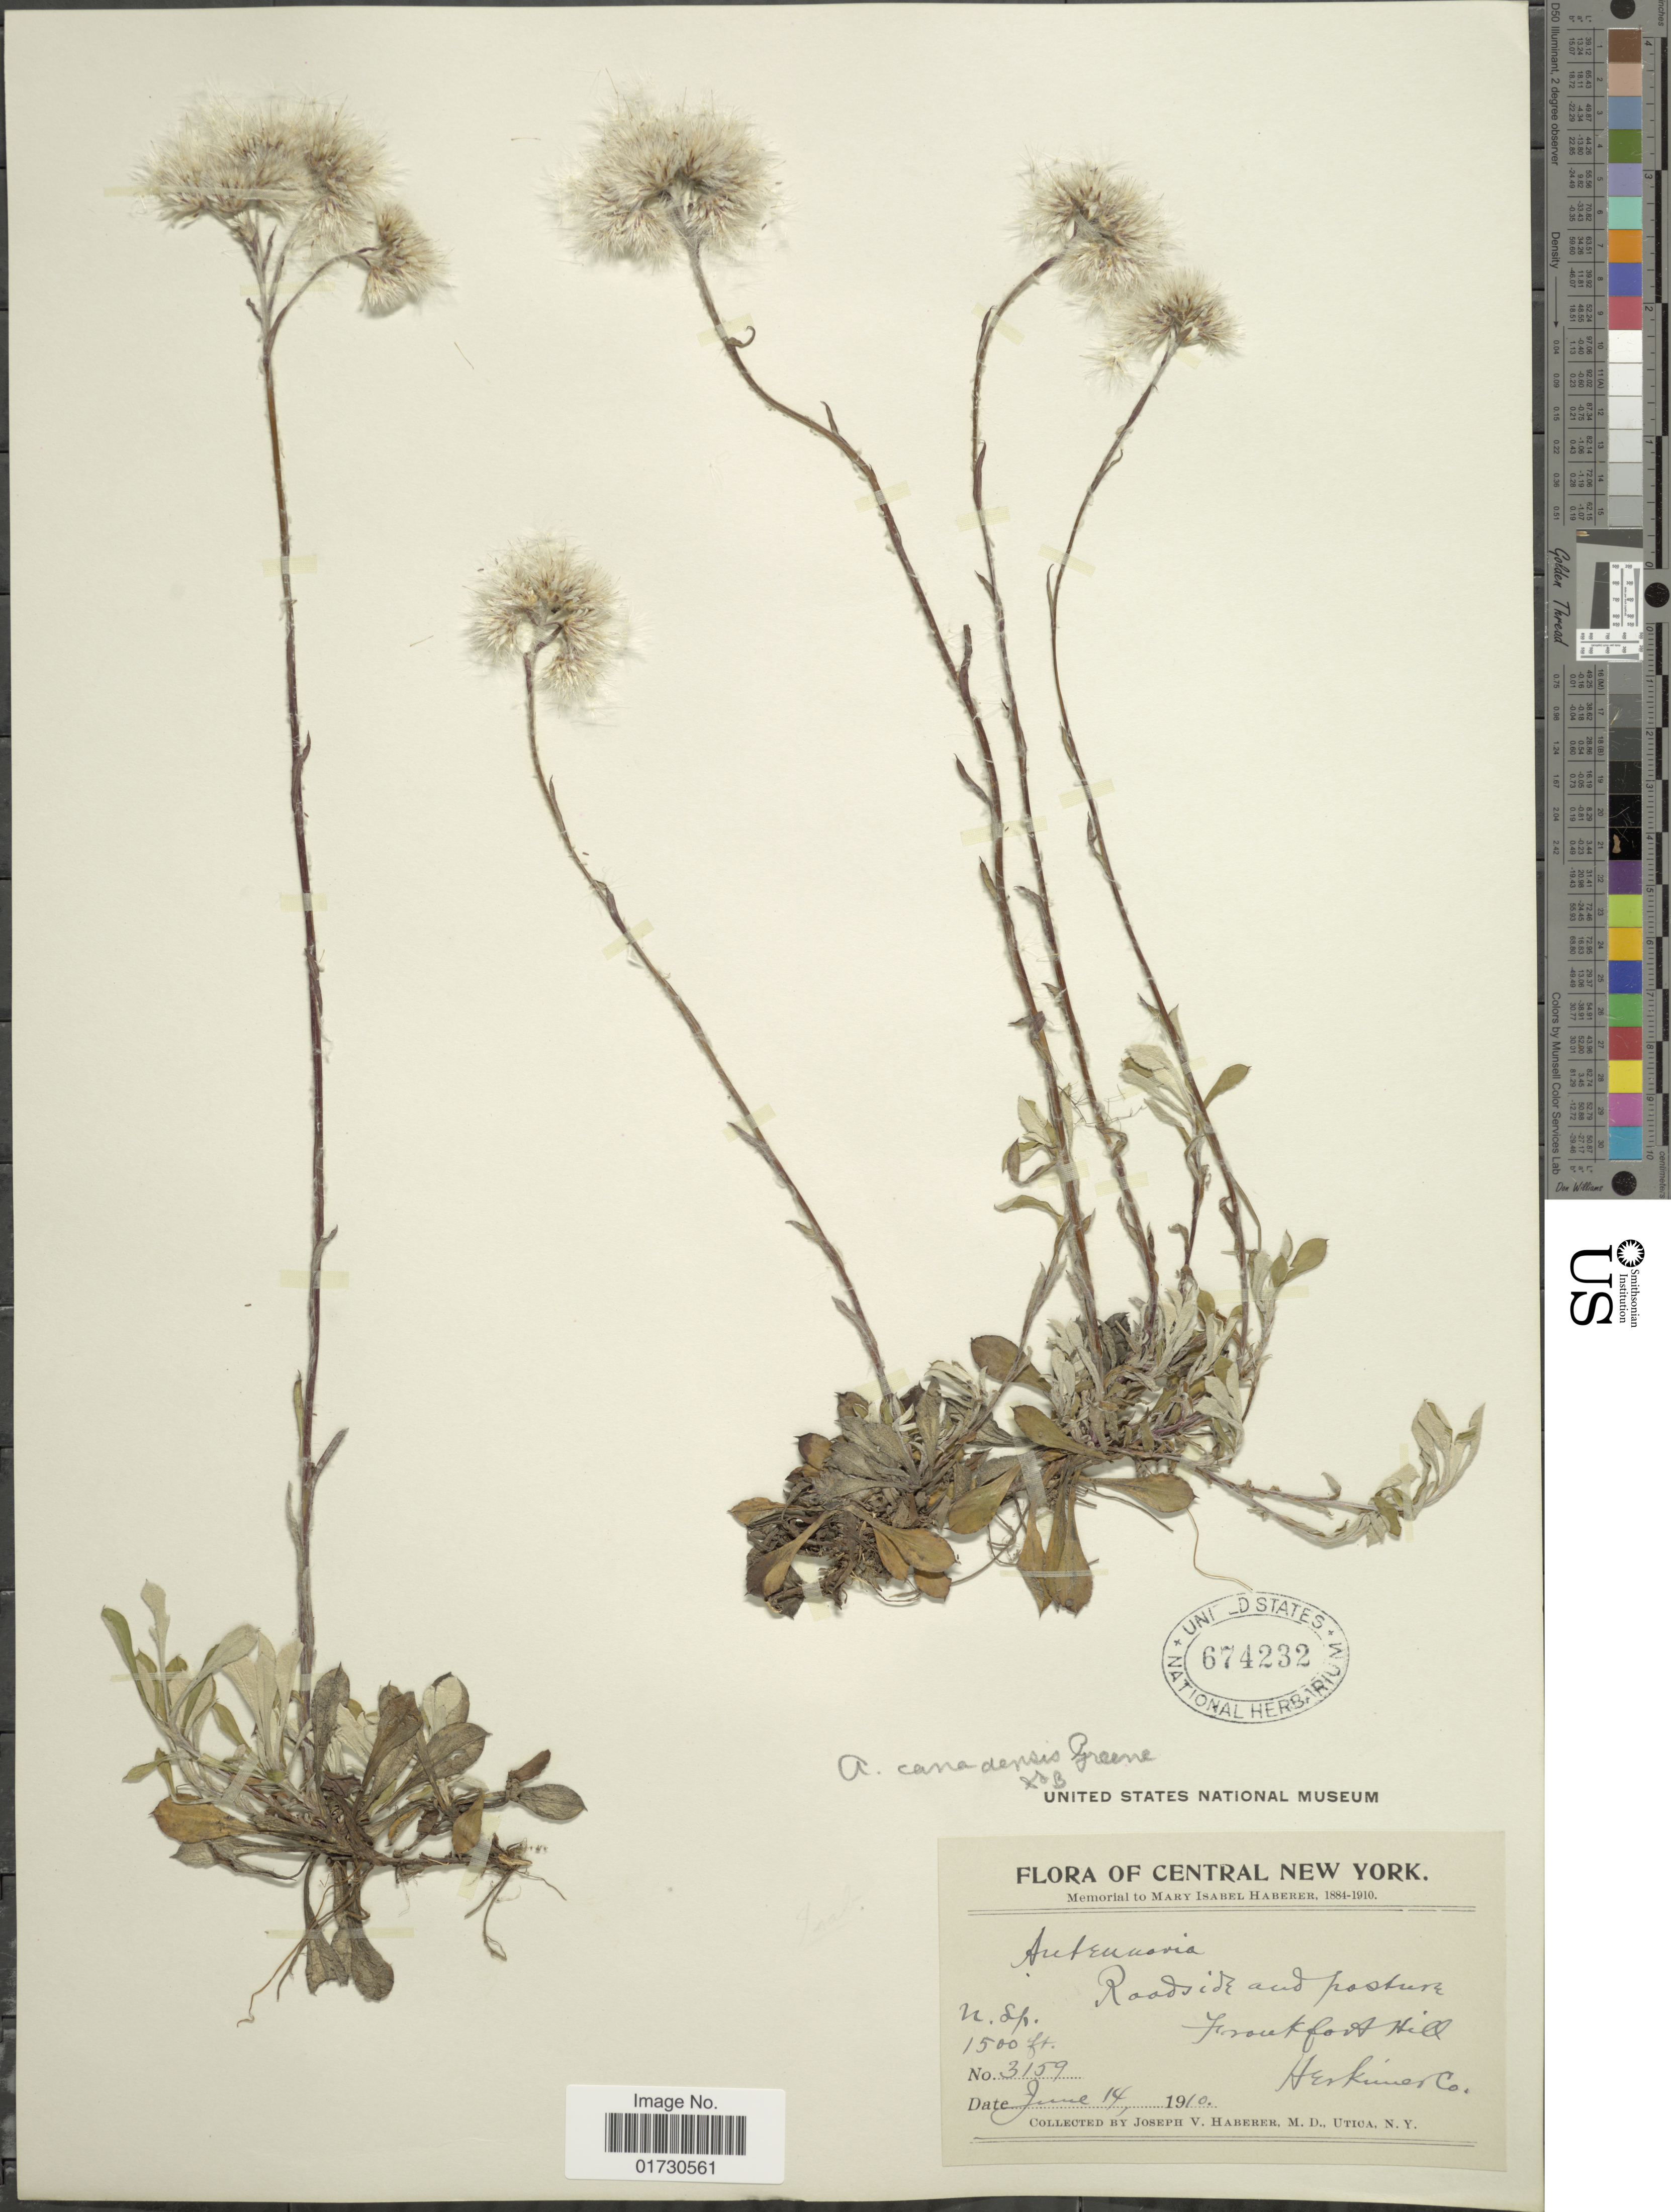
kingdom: Plantae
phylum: Tracheophyta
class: Magnoliopsida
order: Asterales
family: Asteraceae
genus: Antennaria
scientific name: Antennaria canadensis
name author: Greene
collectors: J. V. Haberer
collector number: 3159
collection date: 1910-06-14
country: United States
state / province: New York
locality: Central New York, Roadside and pasture, Frank Fort Hill, Herkimer Co.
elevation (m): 457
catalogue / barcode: US 674232